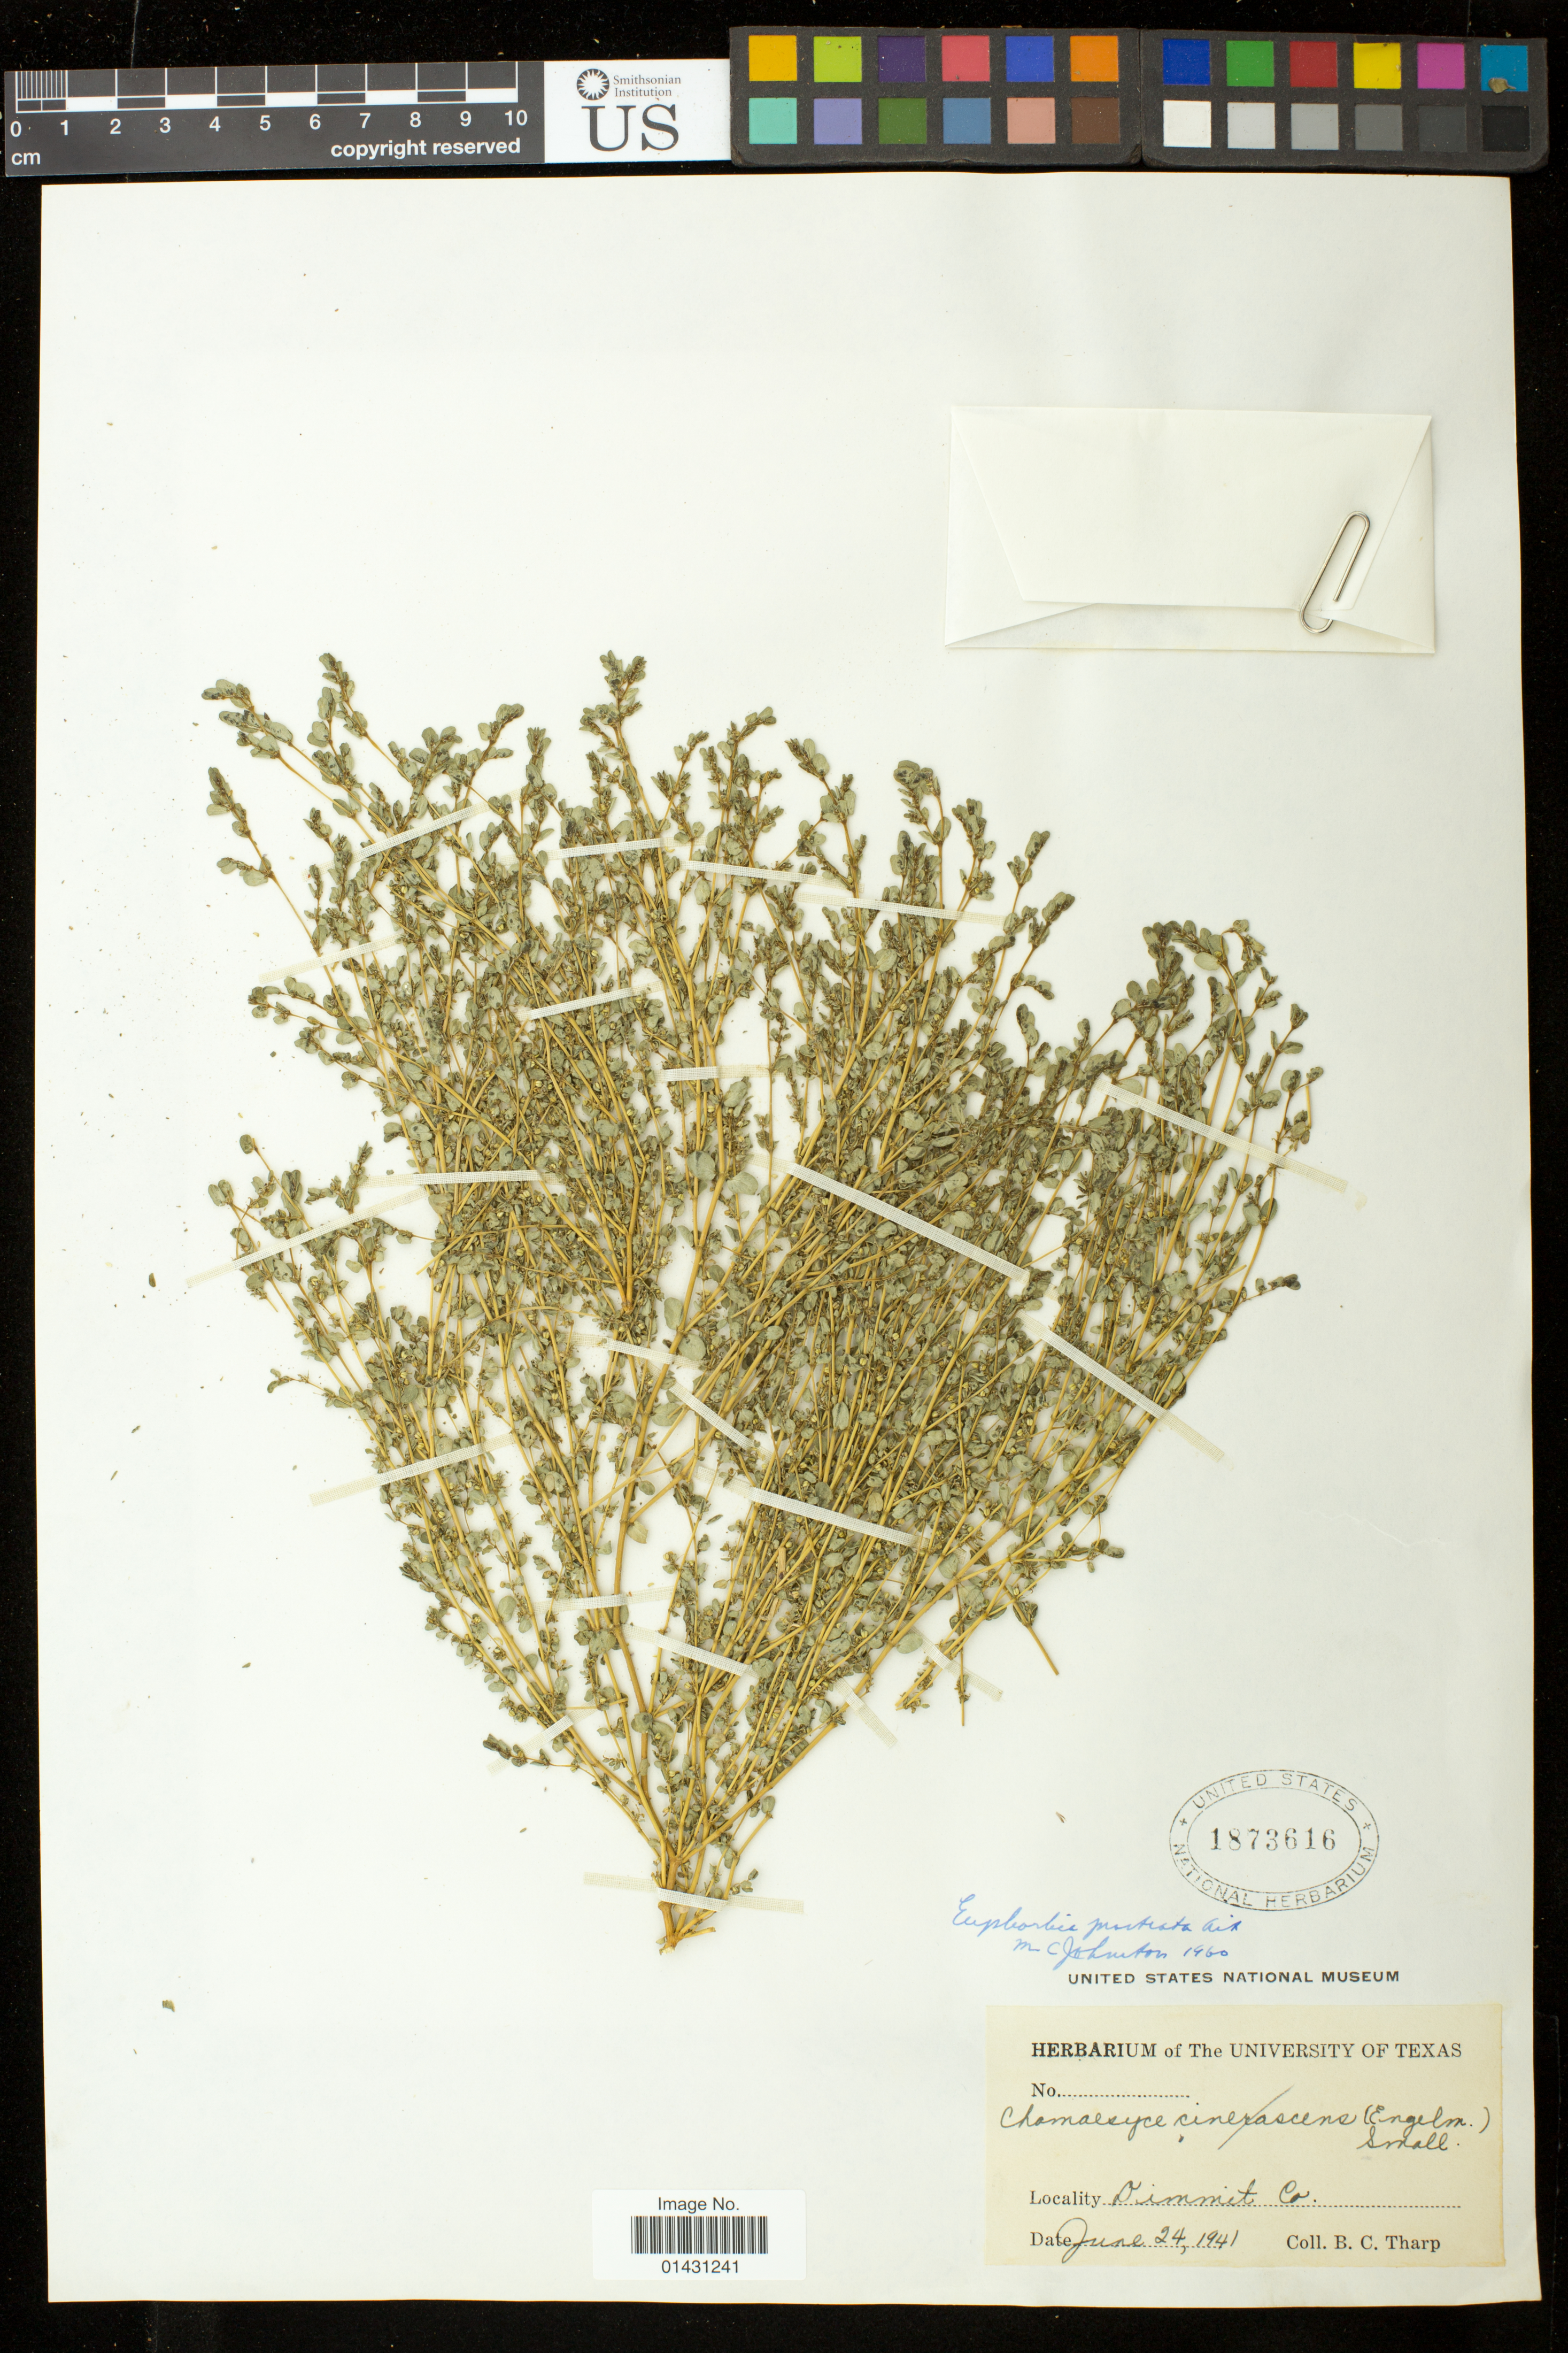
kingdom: Plantae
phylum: Tracheophyta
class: Magnoliopsida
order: Malpighiales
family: Euphorbiaceae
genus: Euphorbia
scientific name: Euphorbia prostrata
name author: Aiton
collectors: B. C. Tharp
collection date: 1941-06-24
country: United States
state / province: Texas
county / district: Dimmit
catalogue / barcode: US 1873616